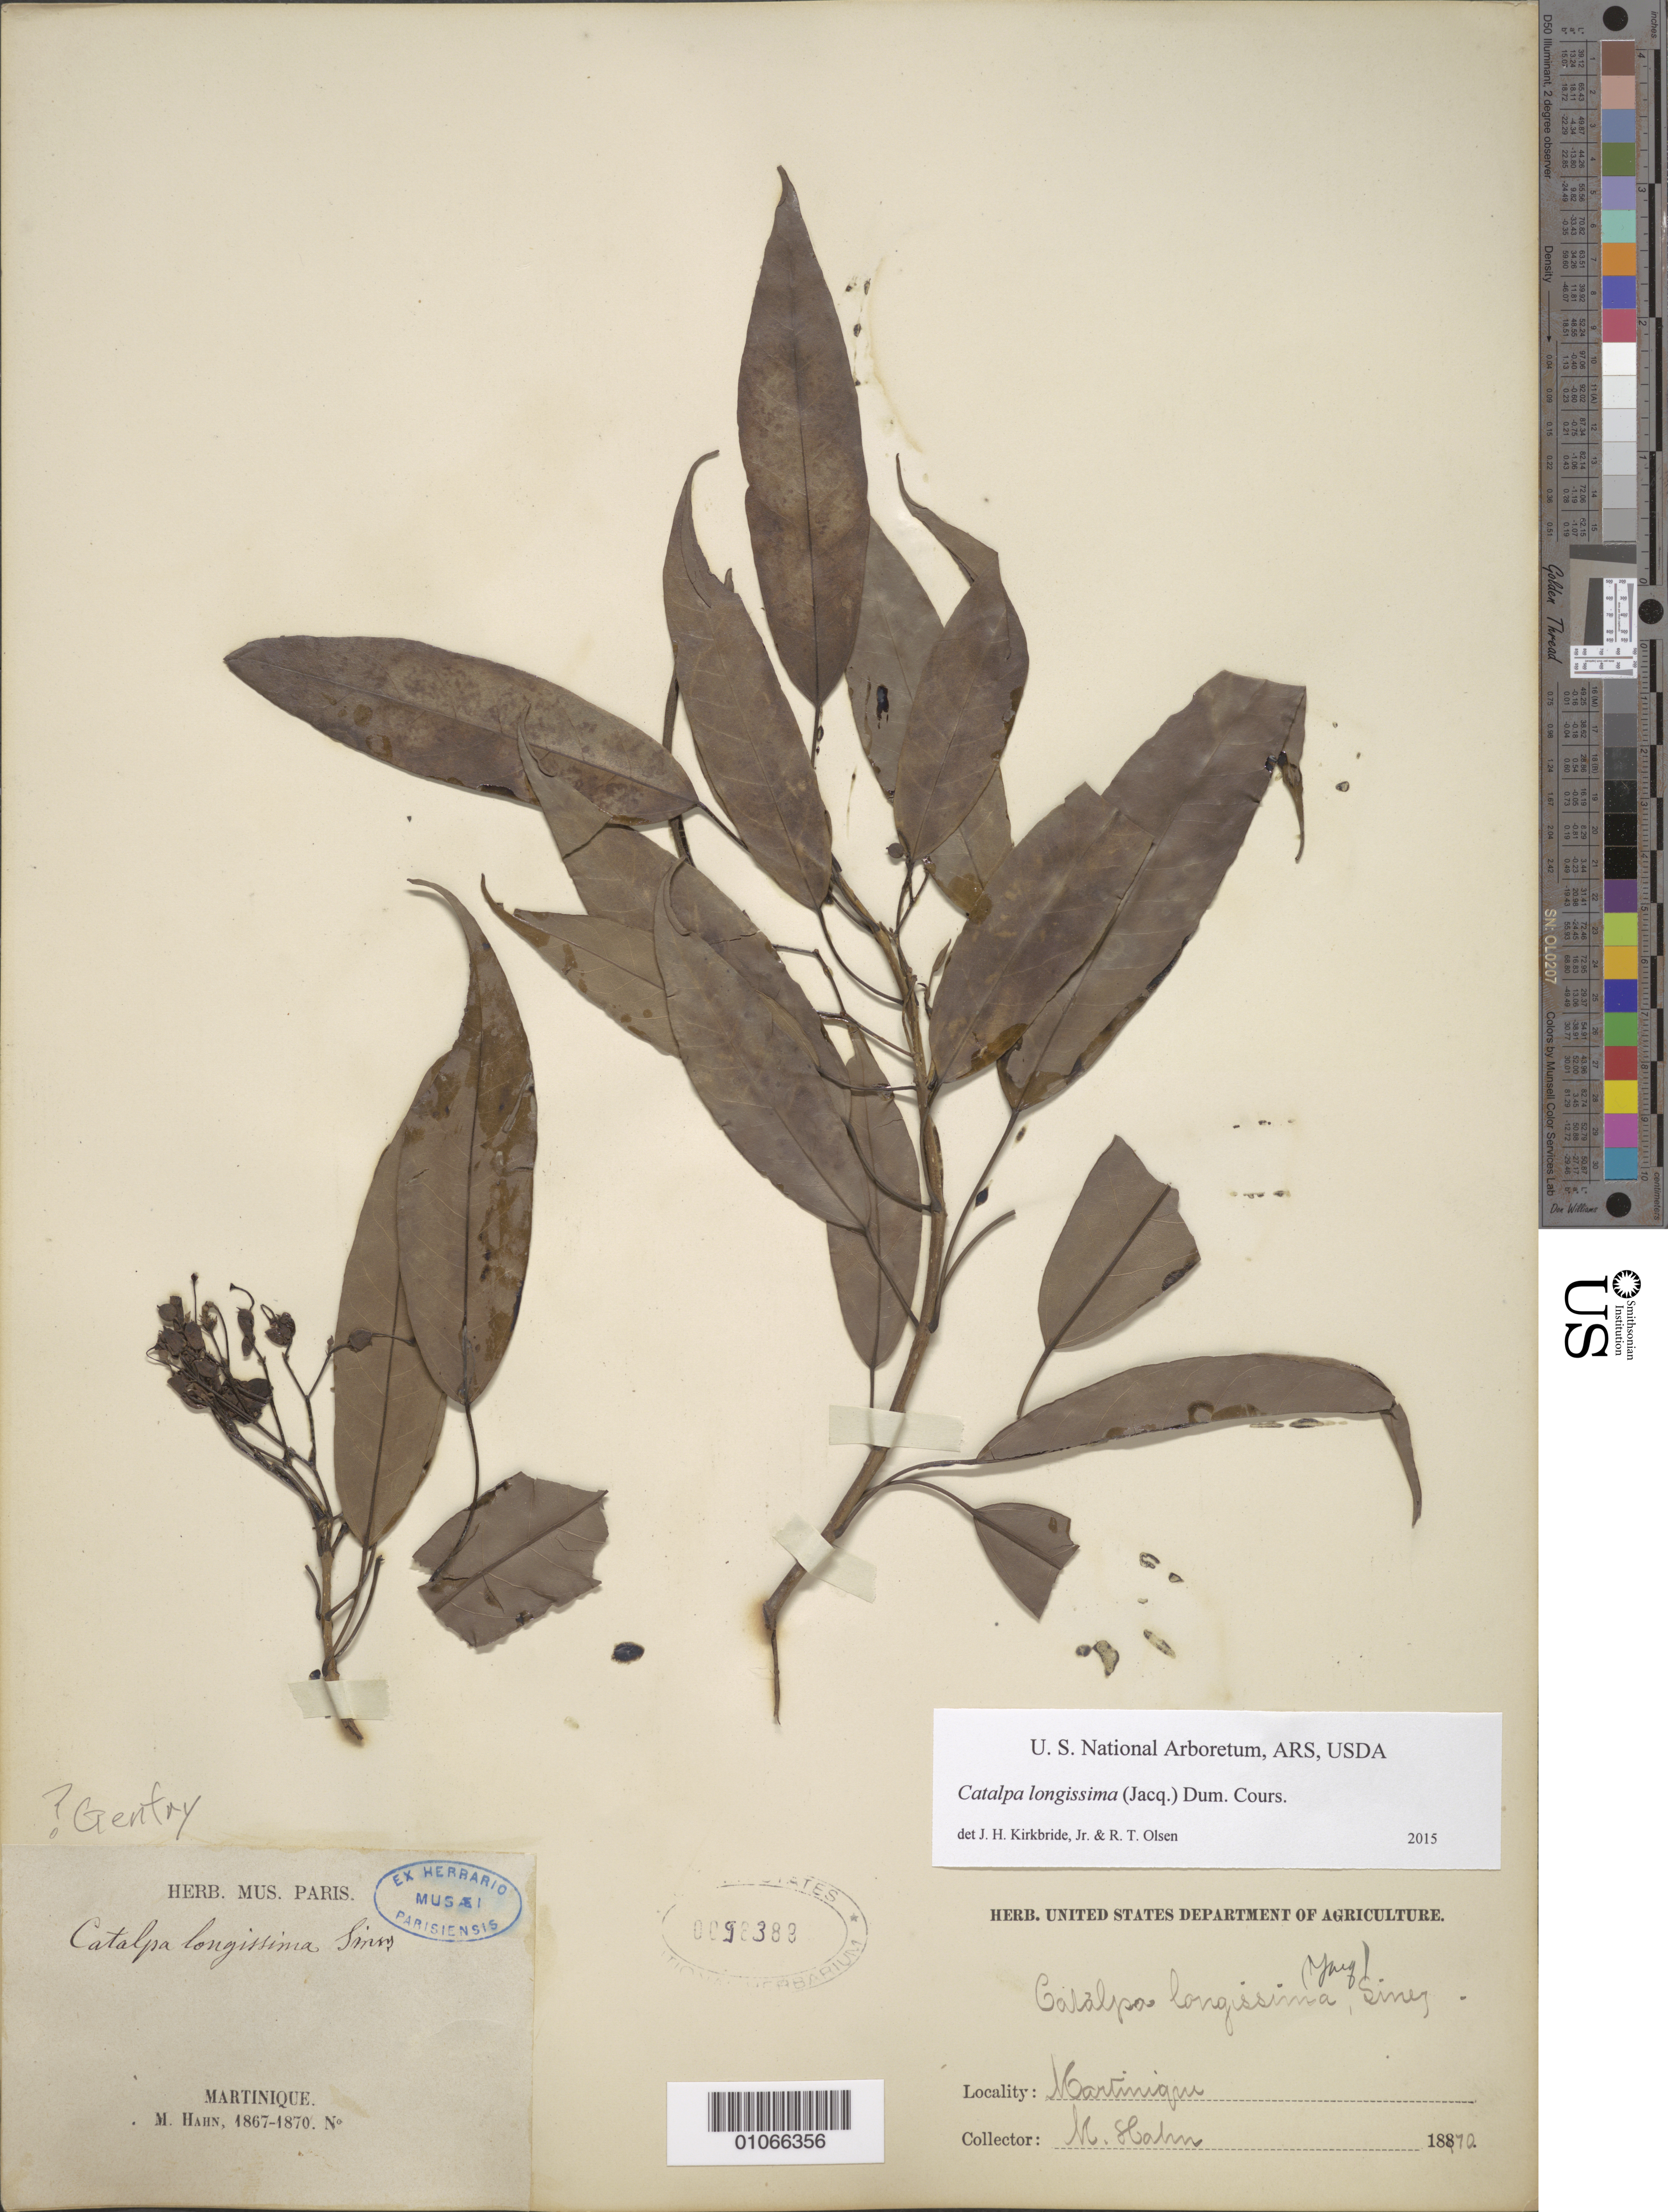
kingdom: Plantae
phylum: Tracheophyta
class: Magnoliopsida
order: Lamiales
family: Bignoniaceae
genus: Catalpa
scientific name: Catalpa longissima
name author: (Jacq.) Dum. Cours.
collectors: M. Hahn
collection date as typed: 01 Jan 1870 to 31 Dec 1870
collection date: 1870-01-01/1870-12-31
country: Martinique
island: Martinique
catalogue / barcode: US 98388